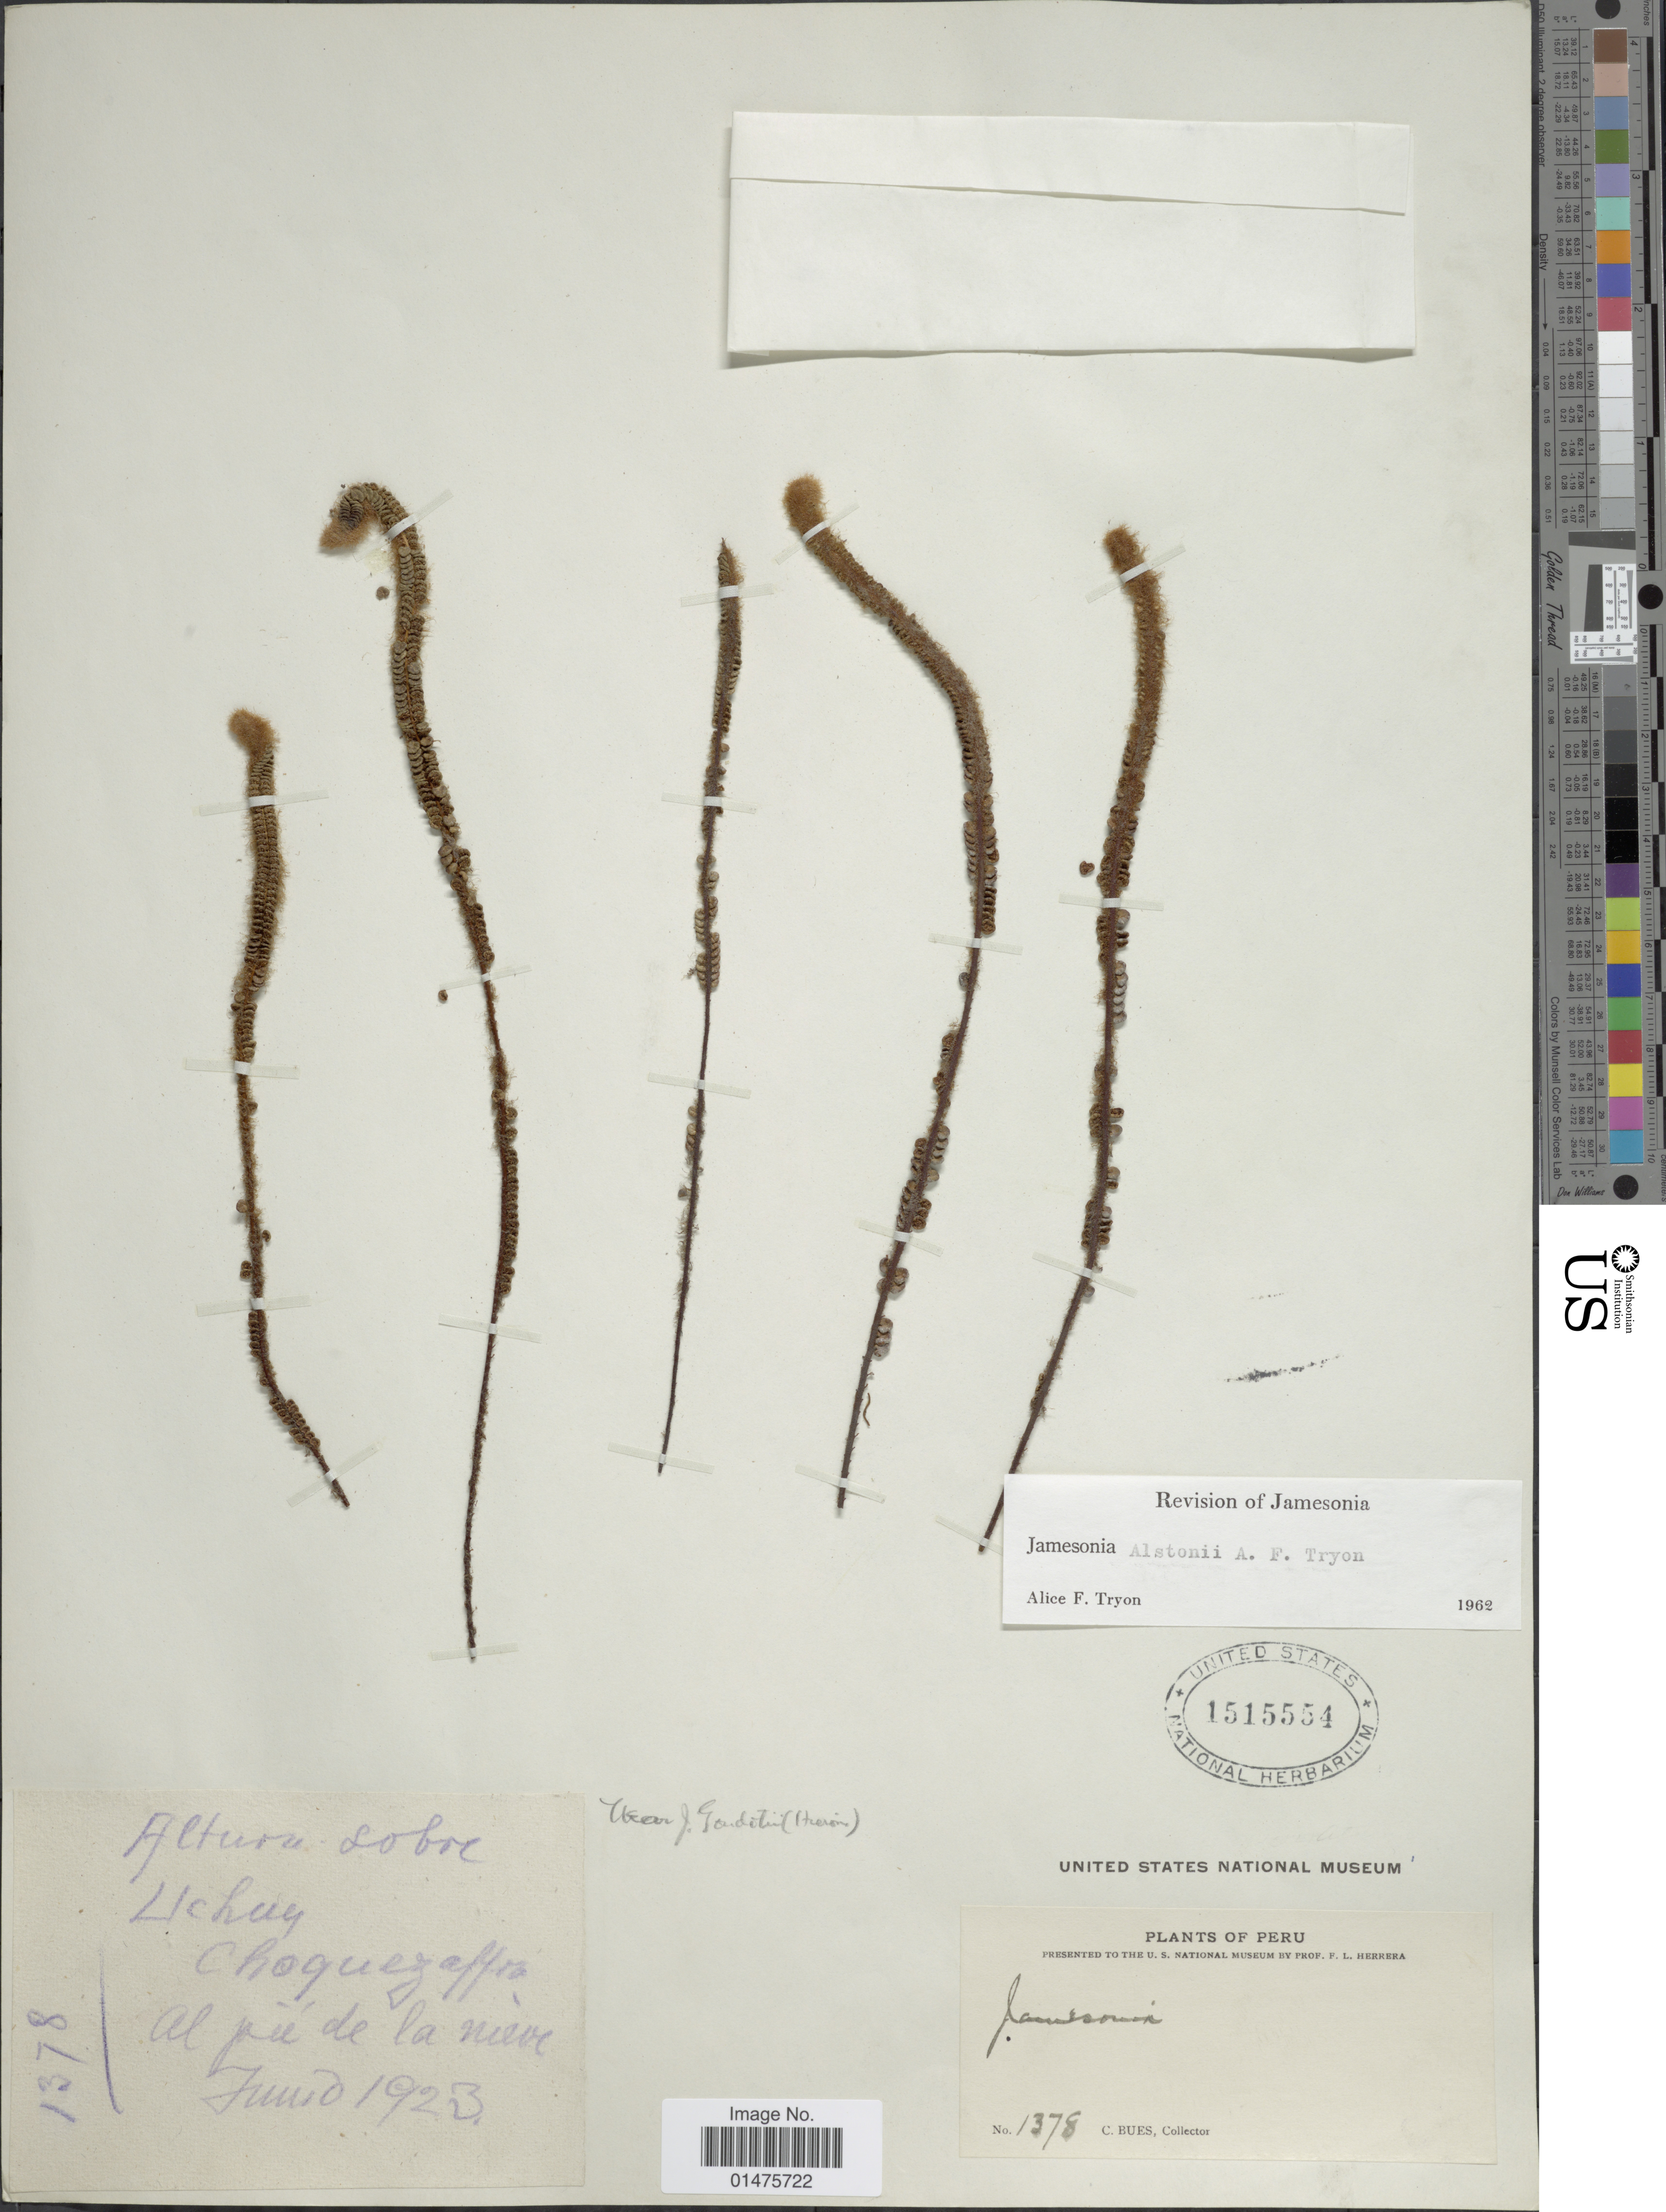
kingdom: Plantae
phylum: Tracheophyta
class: Polypodiopsida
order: Polypodiales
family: Pteridaceae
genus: Jamesonia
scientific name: Jamesonia alstonii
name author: A.F. Tryon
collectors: C. Bues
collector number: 1378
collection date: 1923-06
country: Peru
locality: Uchuy, Choquezafra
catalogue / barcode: US 1515554